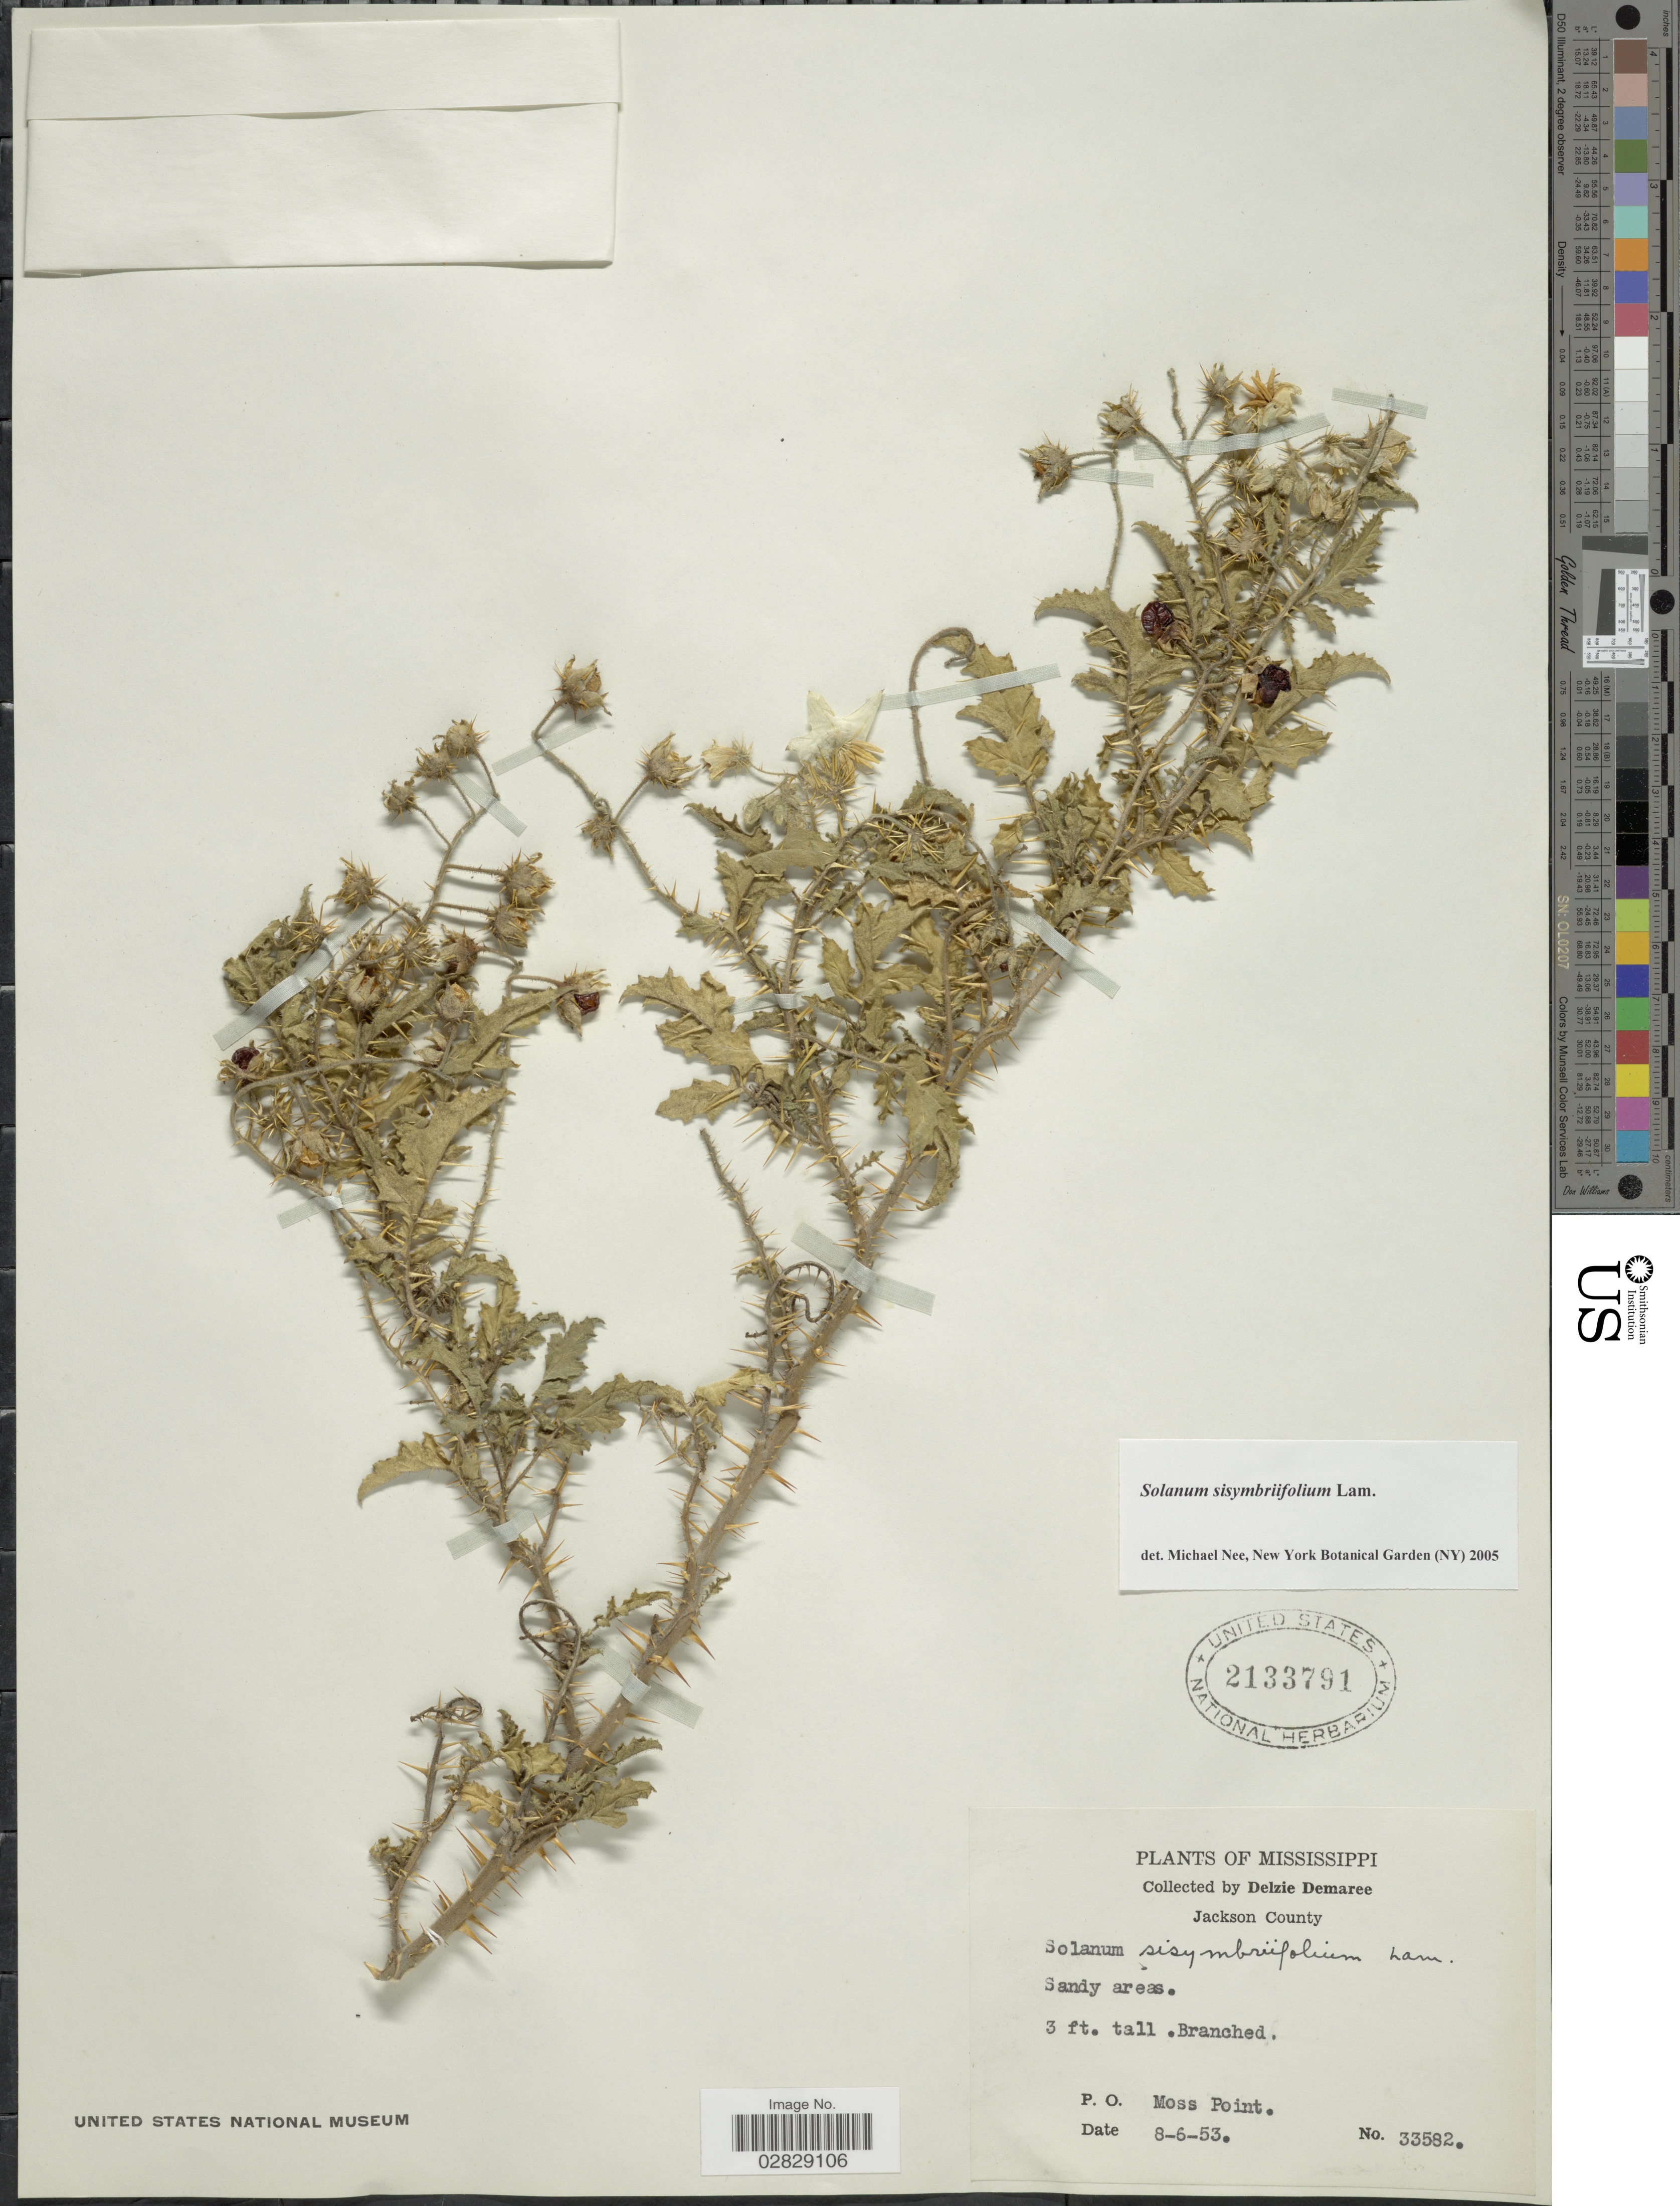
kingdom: Plantae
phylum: Tracheophyta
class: Magnoliopsida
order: Solanales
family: Solanaceae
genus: Solanum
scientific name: Solanum sisymbrifolium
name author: Lam.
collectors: D. Demaree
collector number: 33582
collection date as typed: Transcribed d/m/y: 6/8/53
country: United States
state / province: Mississippi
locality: Jackson County. P. O. Moss Point.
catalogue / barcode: US 2133791